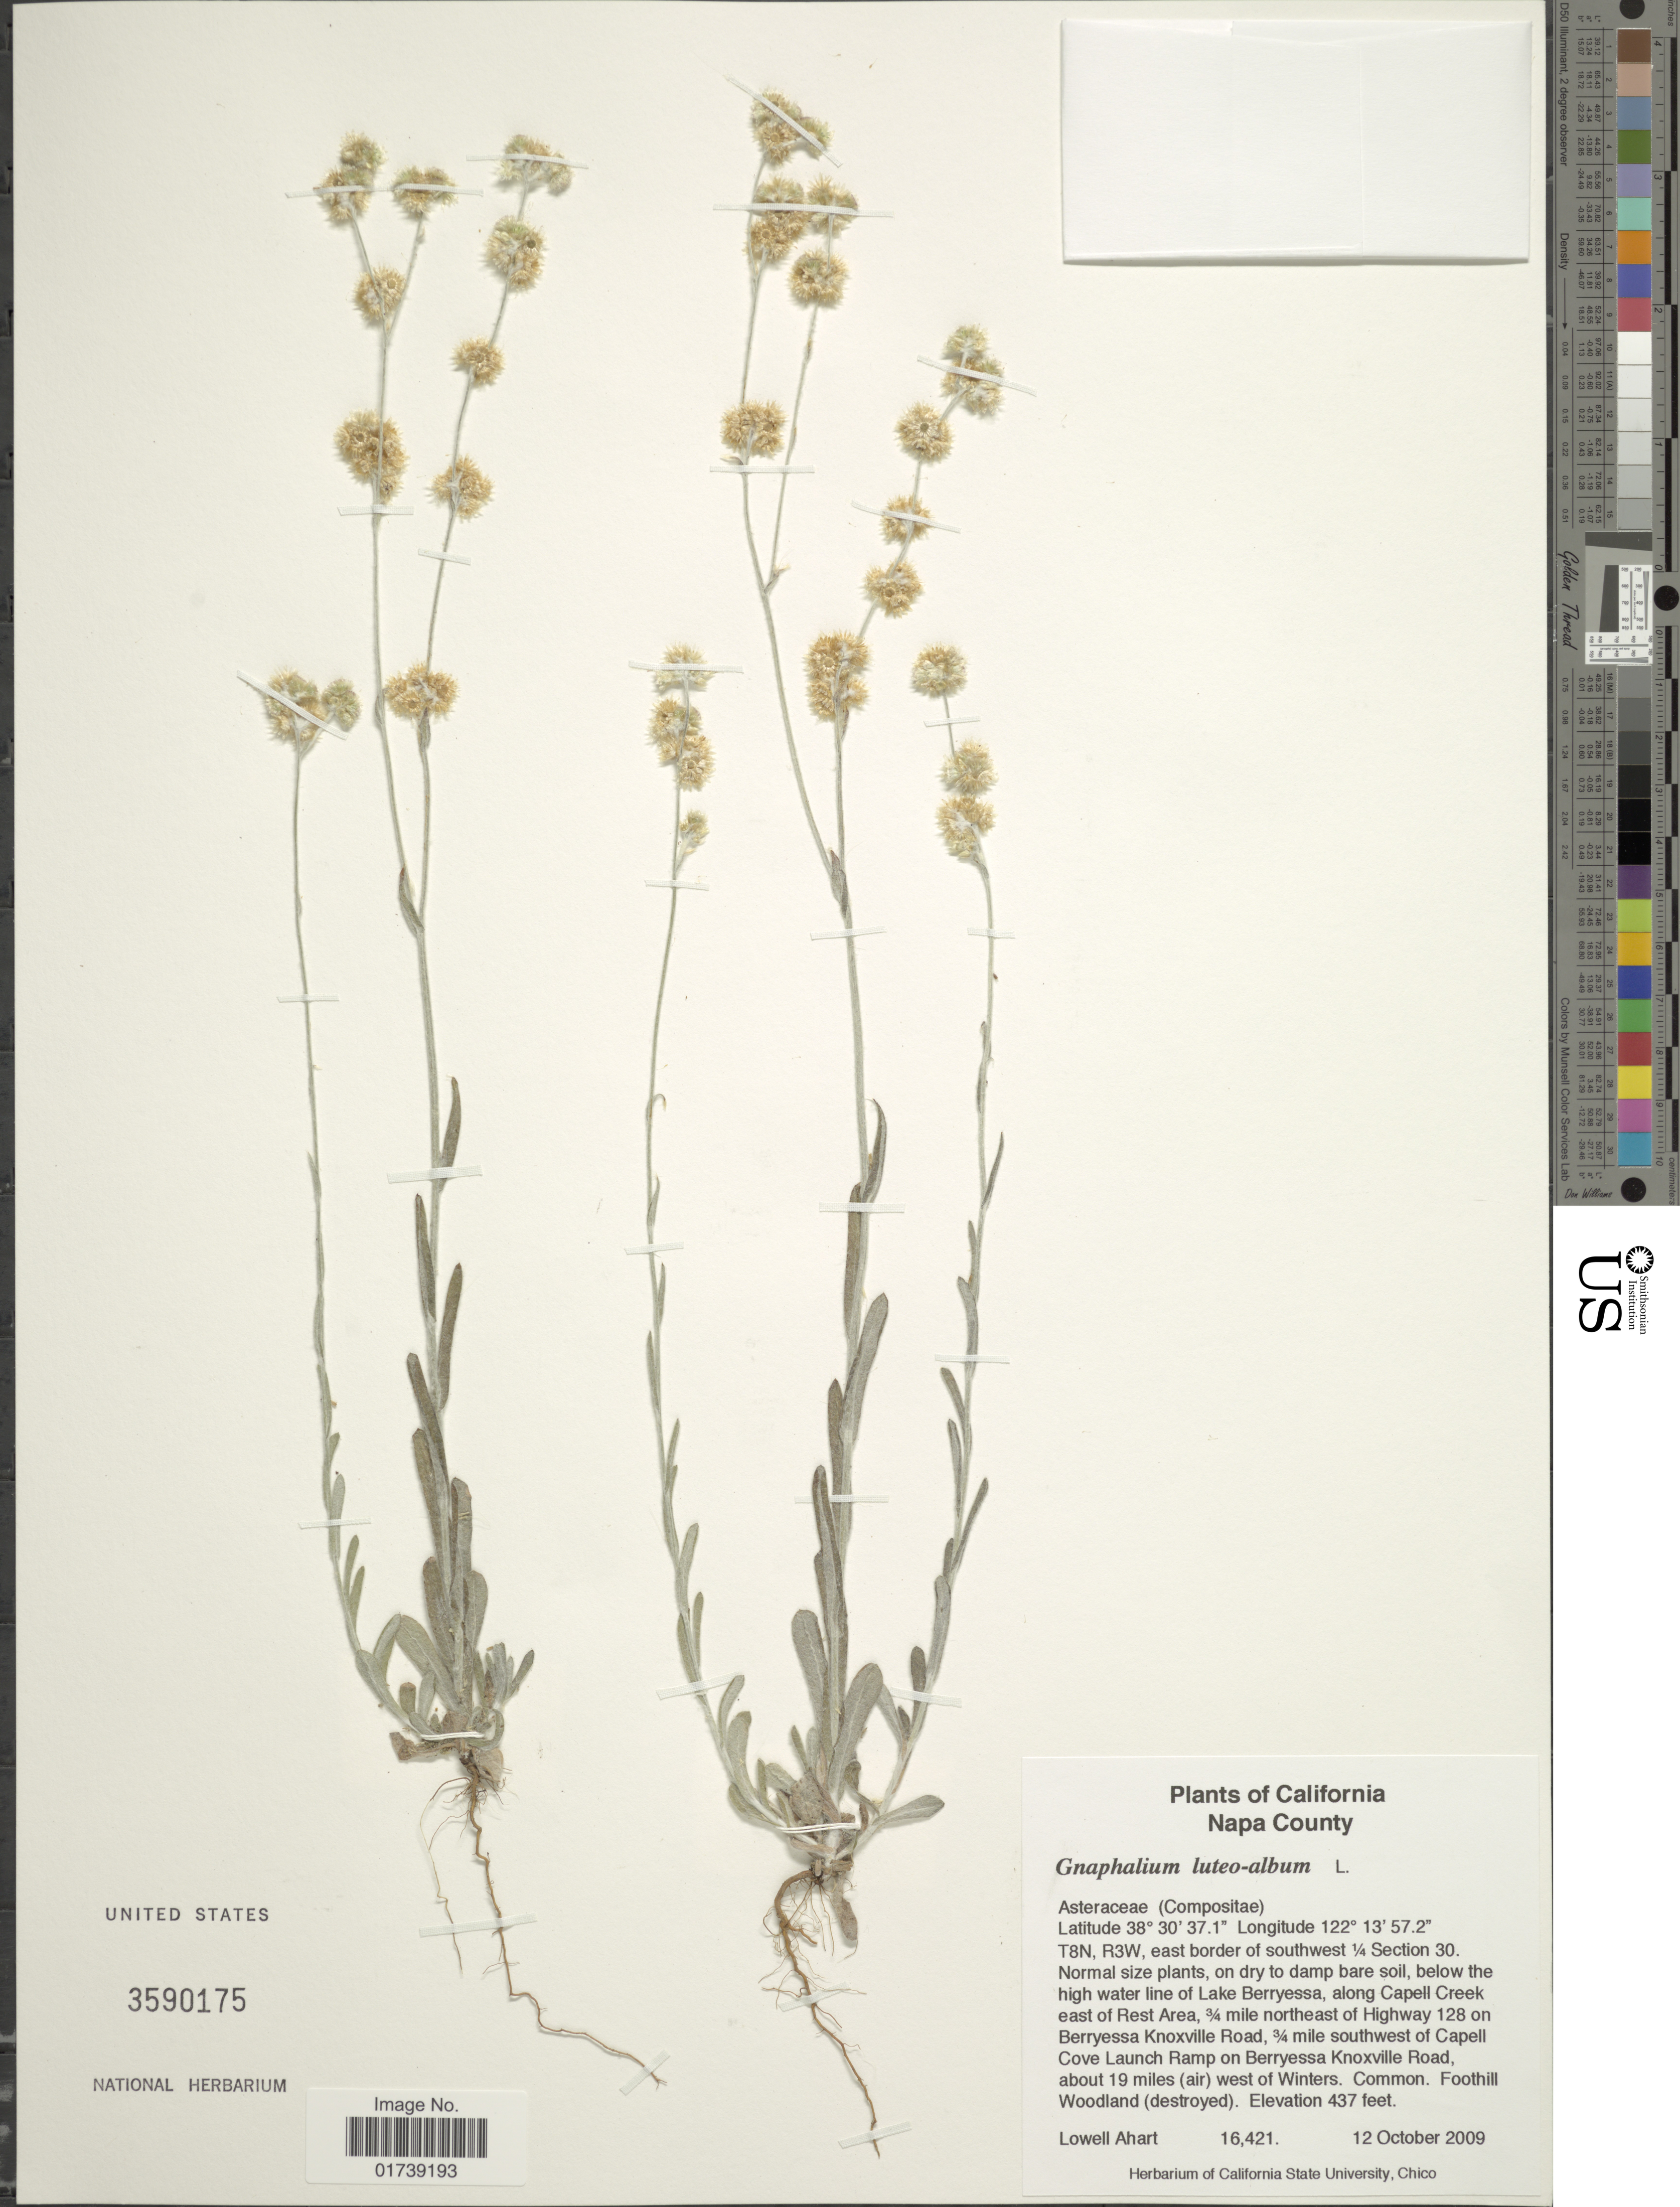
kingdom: Plantae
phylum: Tracheophyta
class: Magnoliopsida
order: Asterales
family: Asteraceae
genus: Pseudognaphalium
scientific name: Pseudognaphalium luteoalbum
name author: (L.) Hilliard & B.L. Burtt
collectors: L. Ahart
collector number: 16421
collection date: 2009-10-12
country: United States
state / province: California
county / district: Napa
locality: Napa County, along Capell Creek east of Rest Area, 3/4 mile northeast of Highway 128 on Berryesa Knoxville Road, 3/4 mile southwest of Capell Cove Launch Ramp on Berryessa Knoxville Road, about-19 miles (air) west of Winters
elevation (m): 133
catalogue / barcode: US 3590175